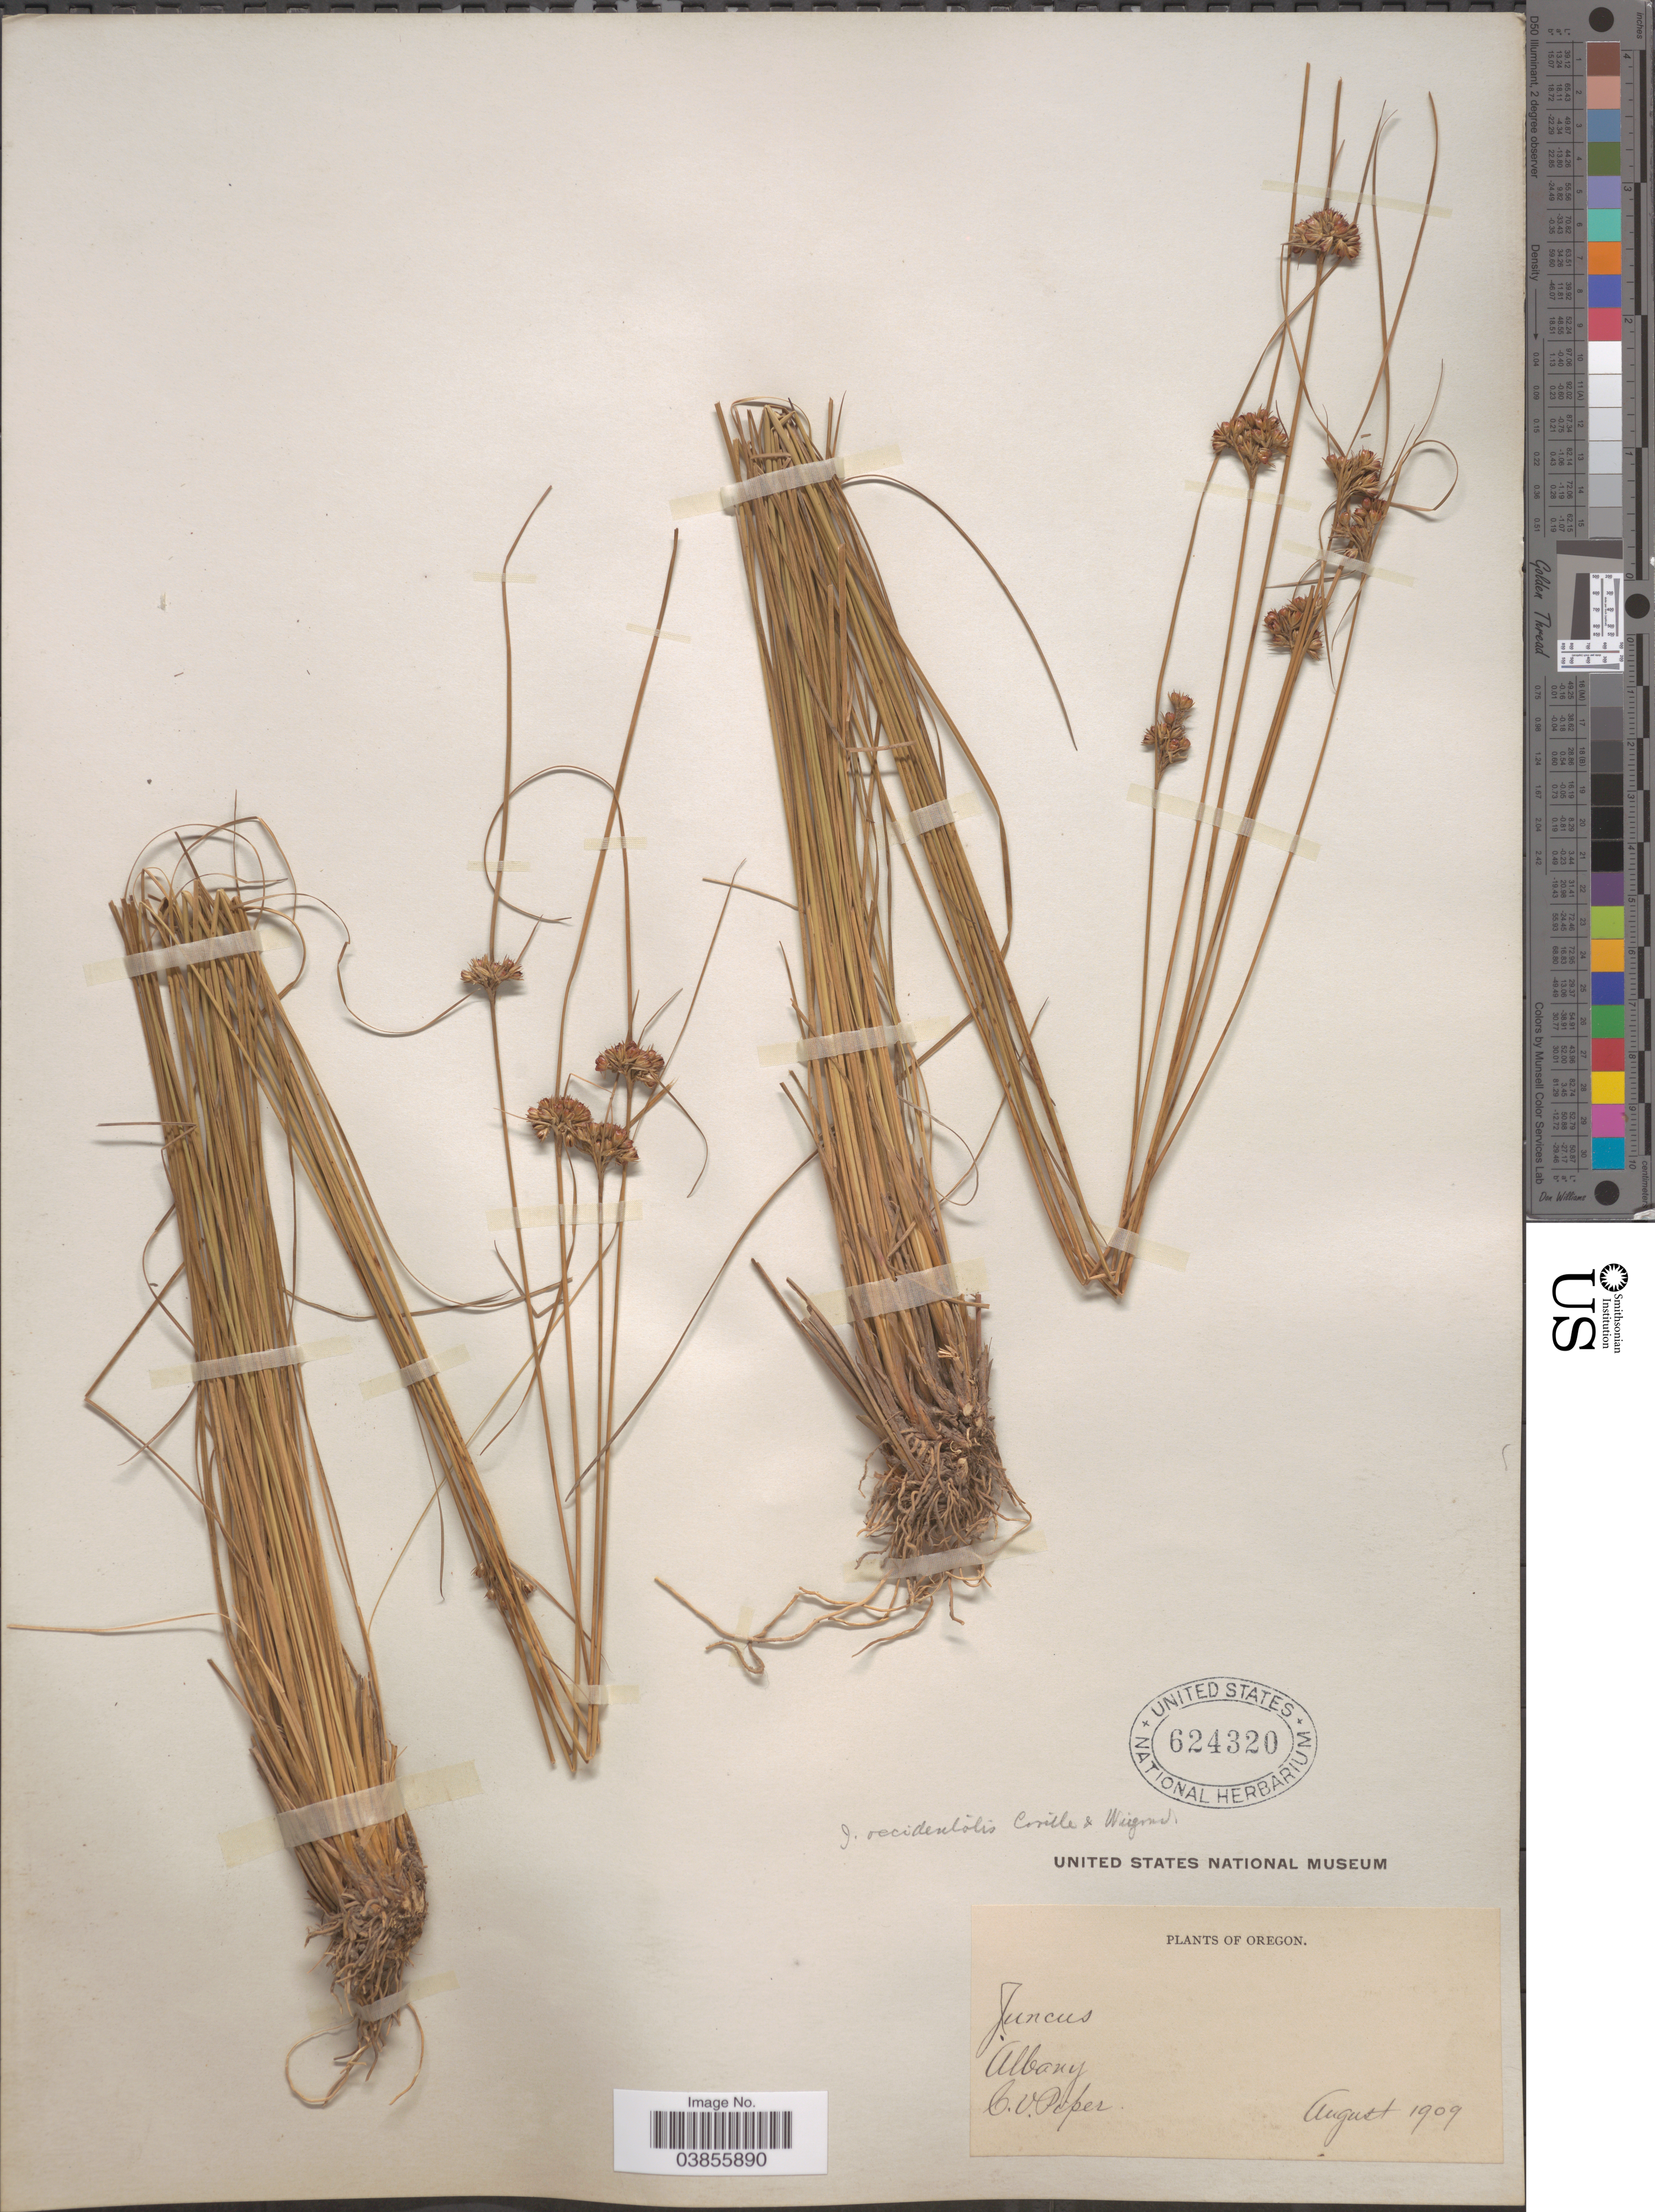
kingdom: Plantae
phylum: Tracheophyta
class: Liliopsida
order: Poales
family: Juncaceae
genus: Juncus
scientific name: Juncus occidentalis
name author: (Coville) Wiegand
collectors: C. V. Piper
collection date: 1909-08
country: United States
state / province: Oregon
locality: Albany.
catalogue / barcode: US 624320